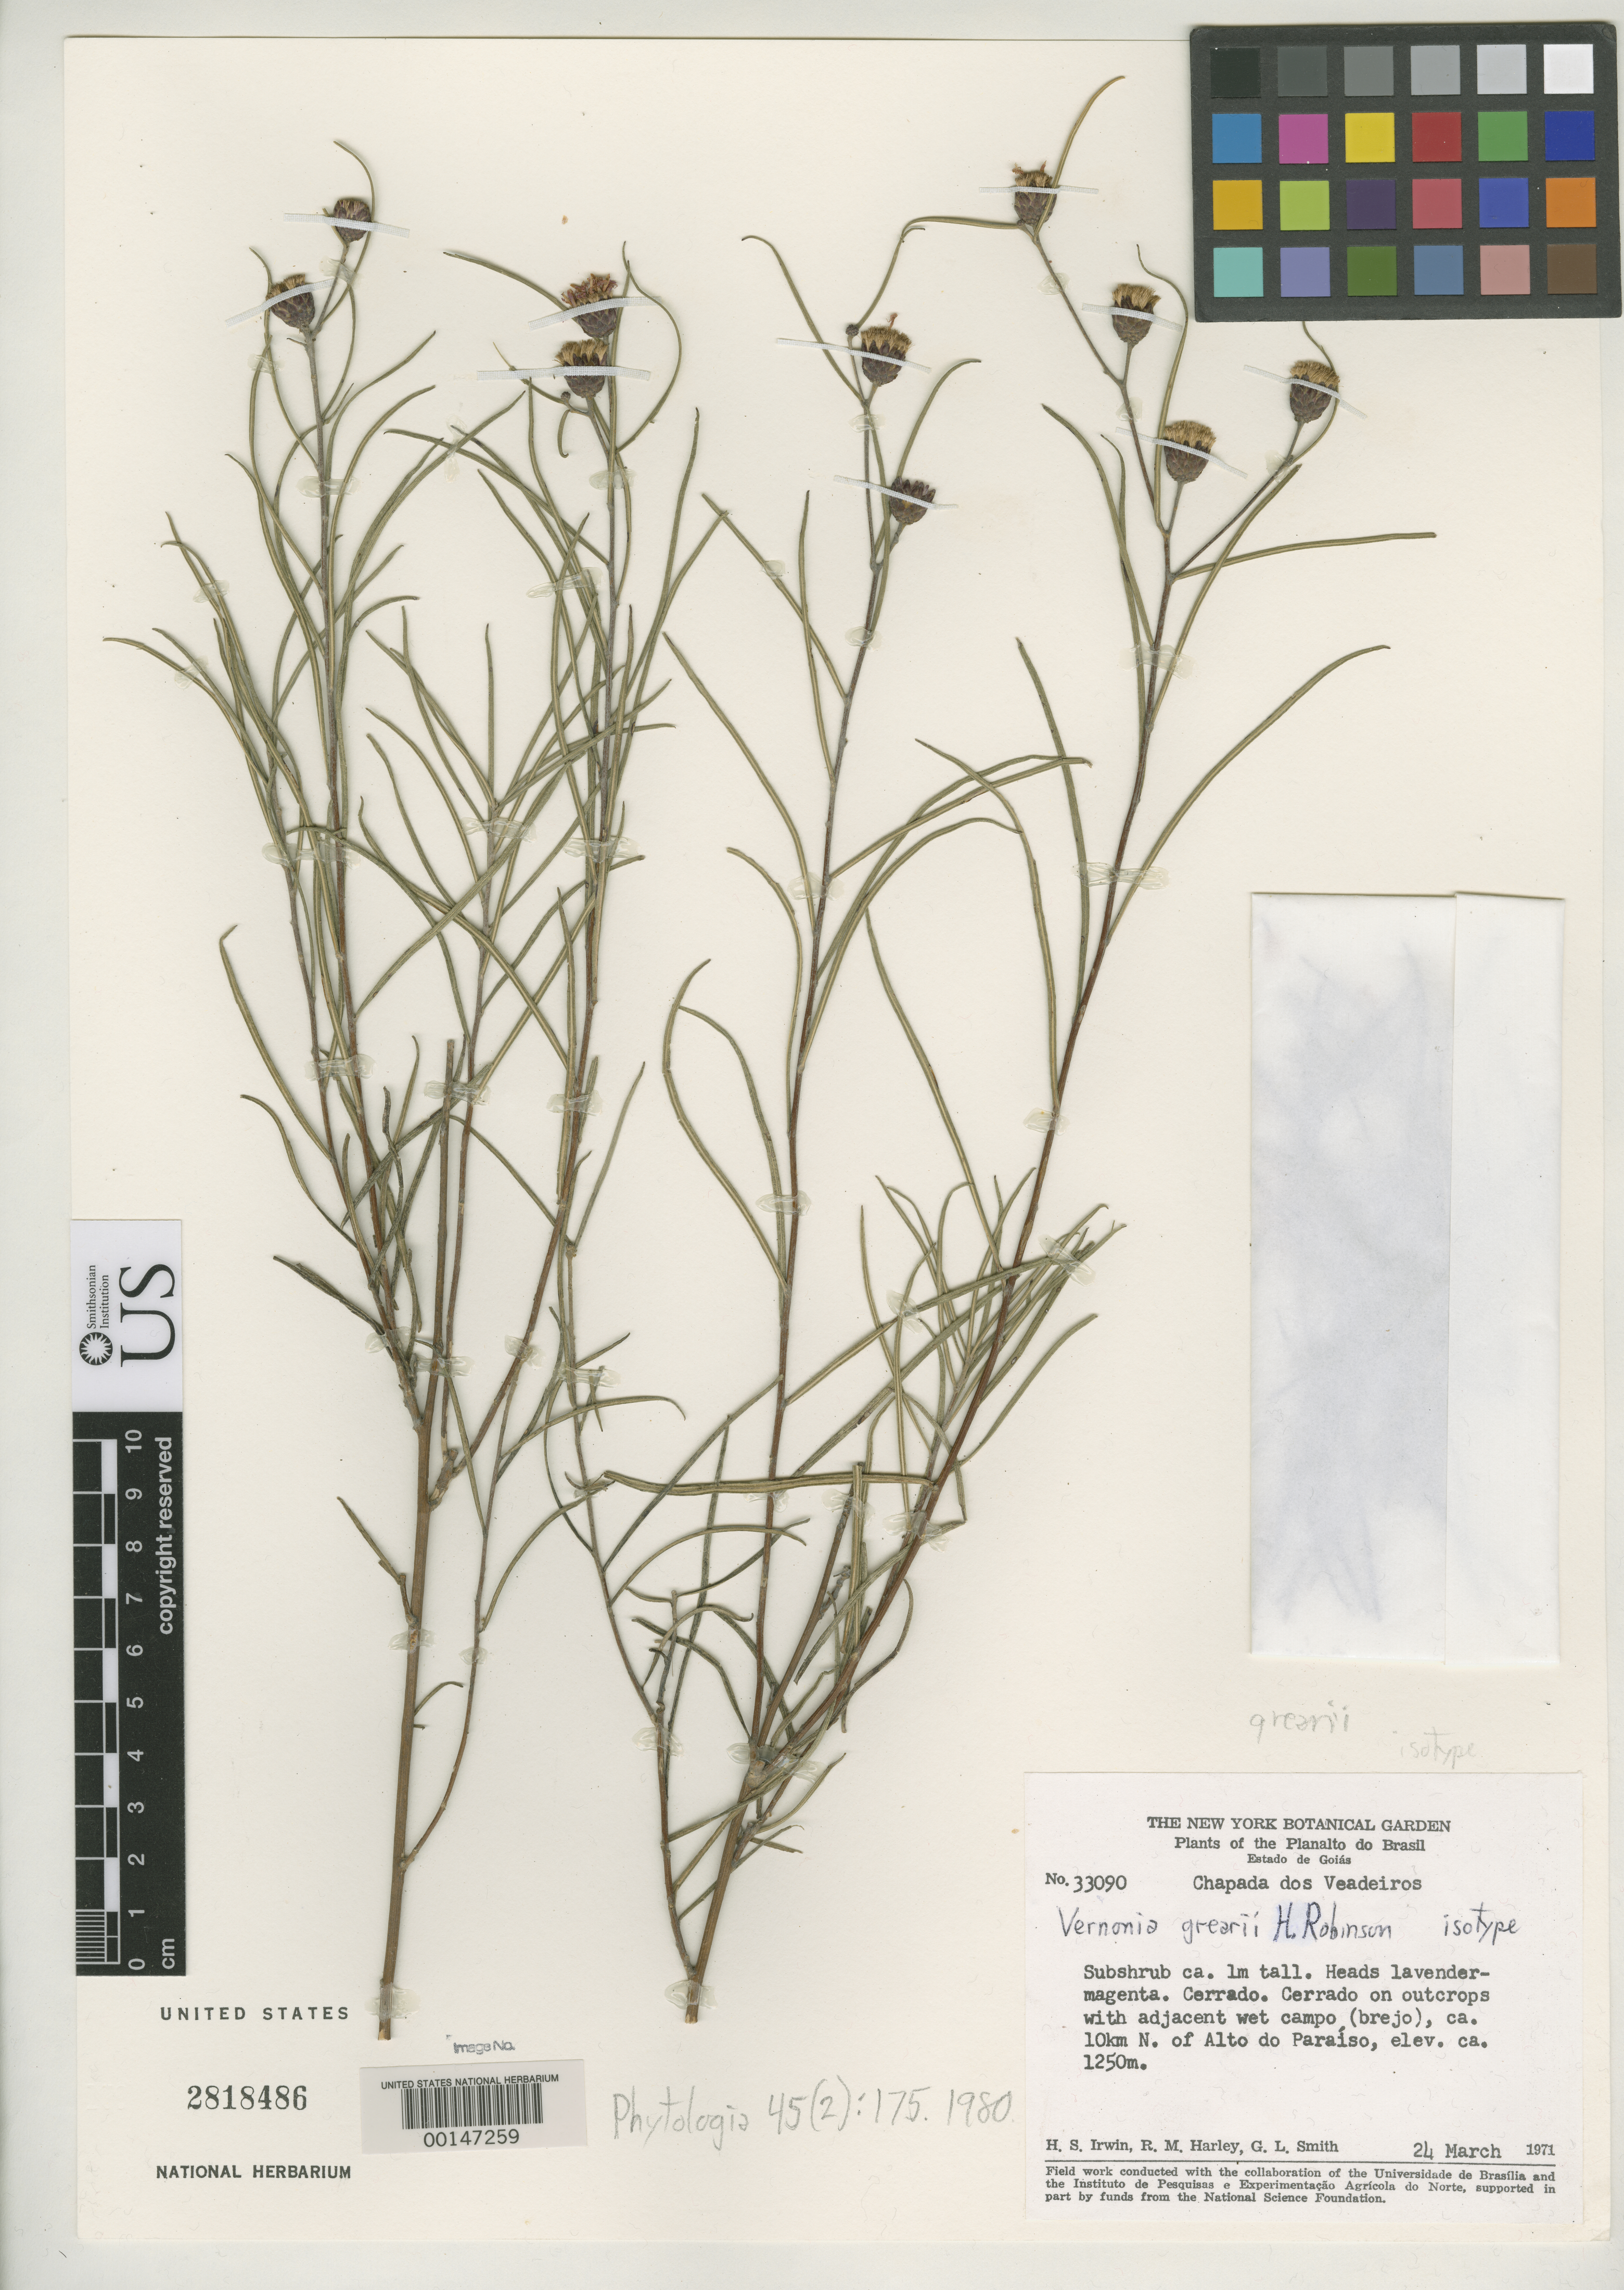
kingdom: Plantae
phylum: Tracheophyta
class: Magnoliopsida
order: Asterales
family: Asteraceae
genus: Vernonia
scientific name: Vernonia grearii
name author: H. Rob.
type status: Isotype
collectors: H. Irwin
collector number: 33090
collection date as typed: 24 Mar 1971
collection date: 1971-03-24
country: Brazil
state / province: Goiás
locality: Chapada dos Veadeiros, N of Alto do Paraiso.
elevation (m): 1250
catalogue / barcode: US 2818486